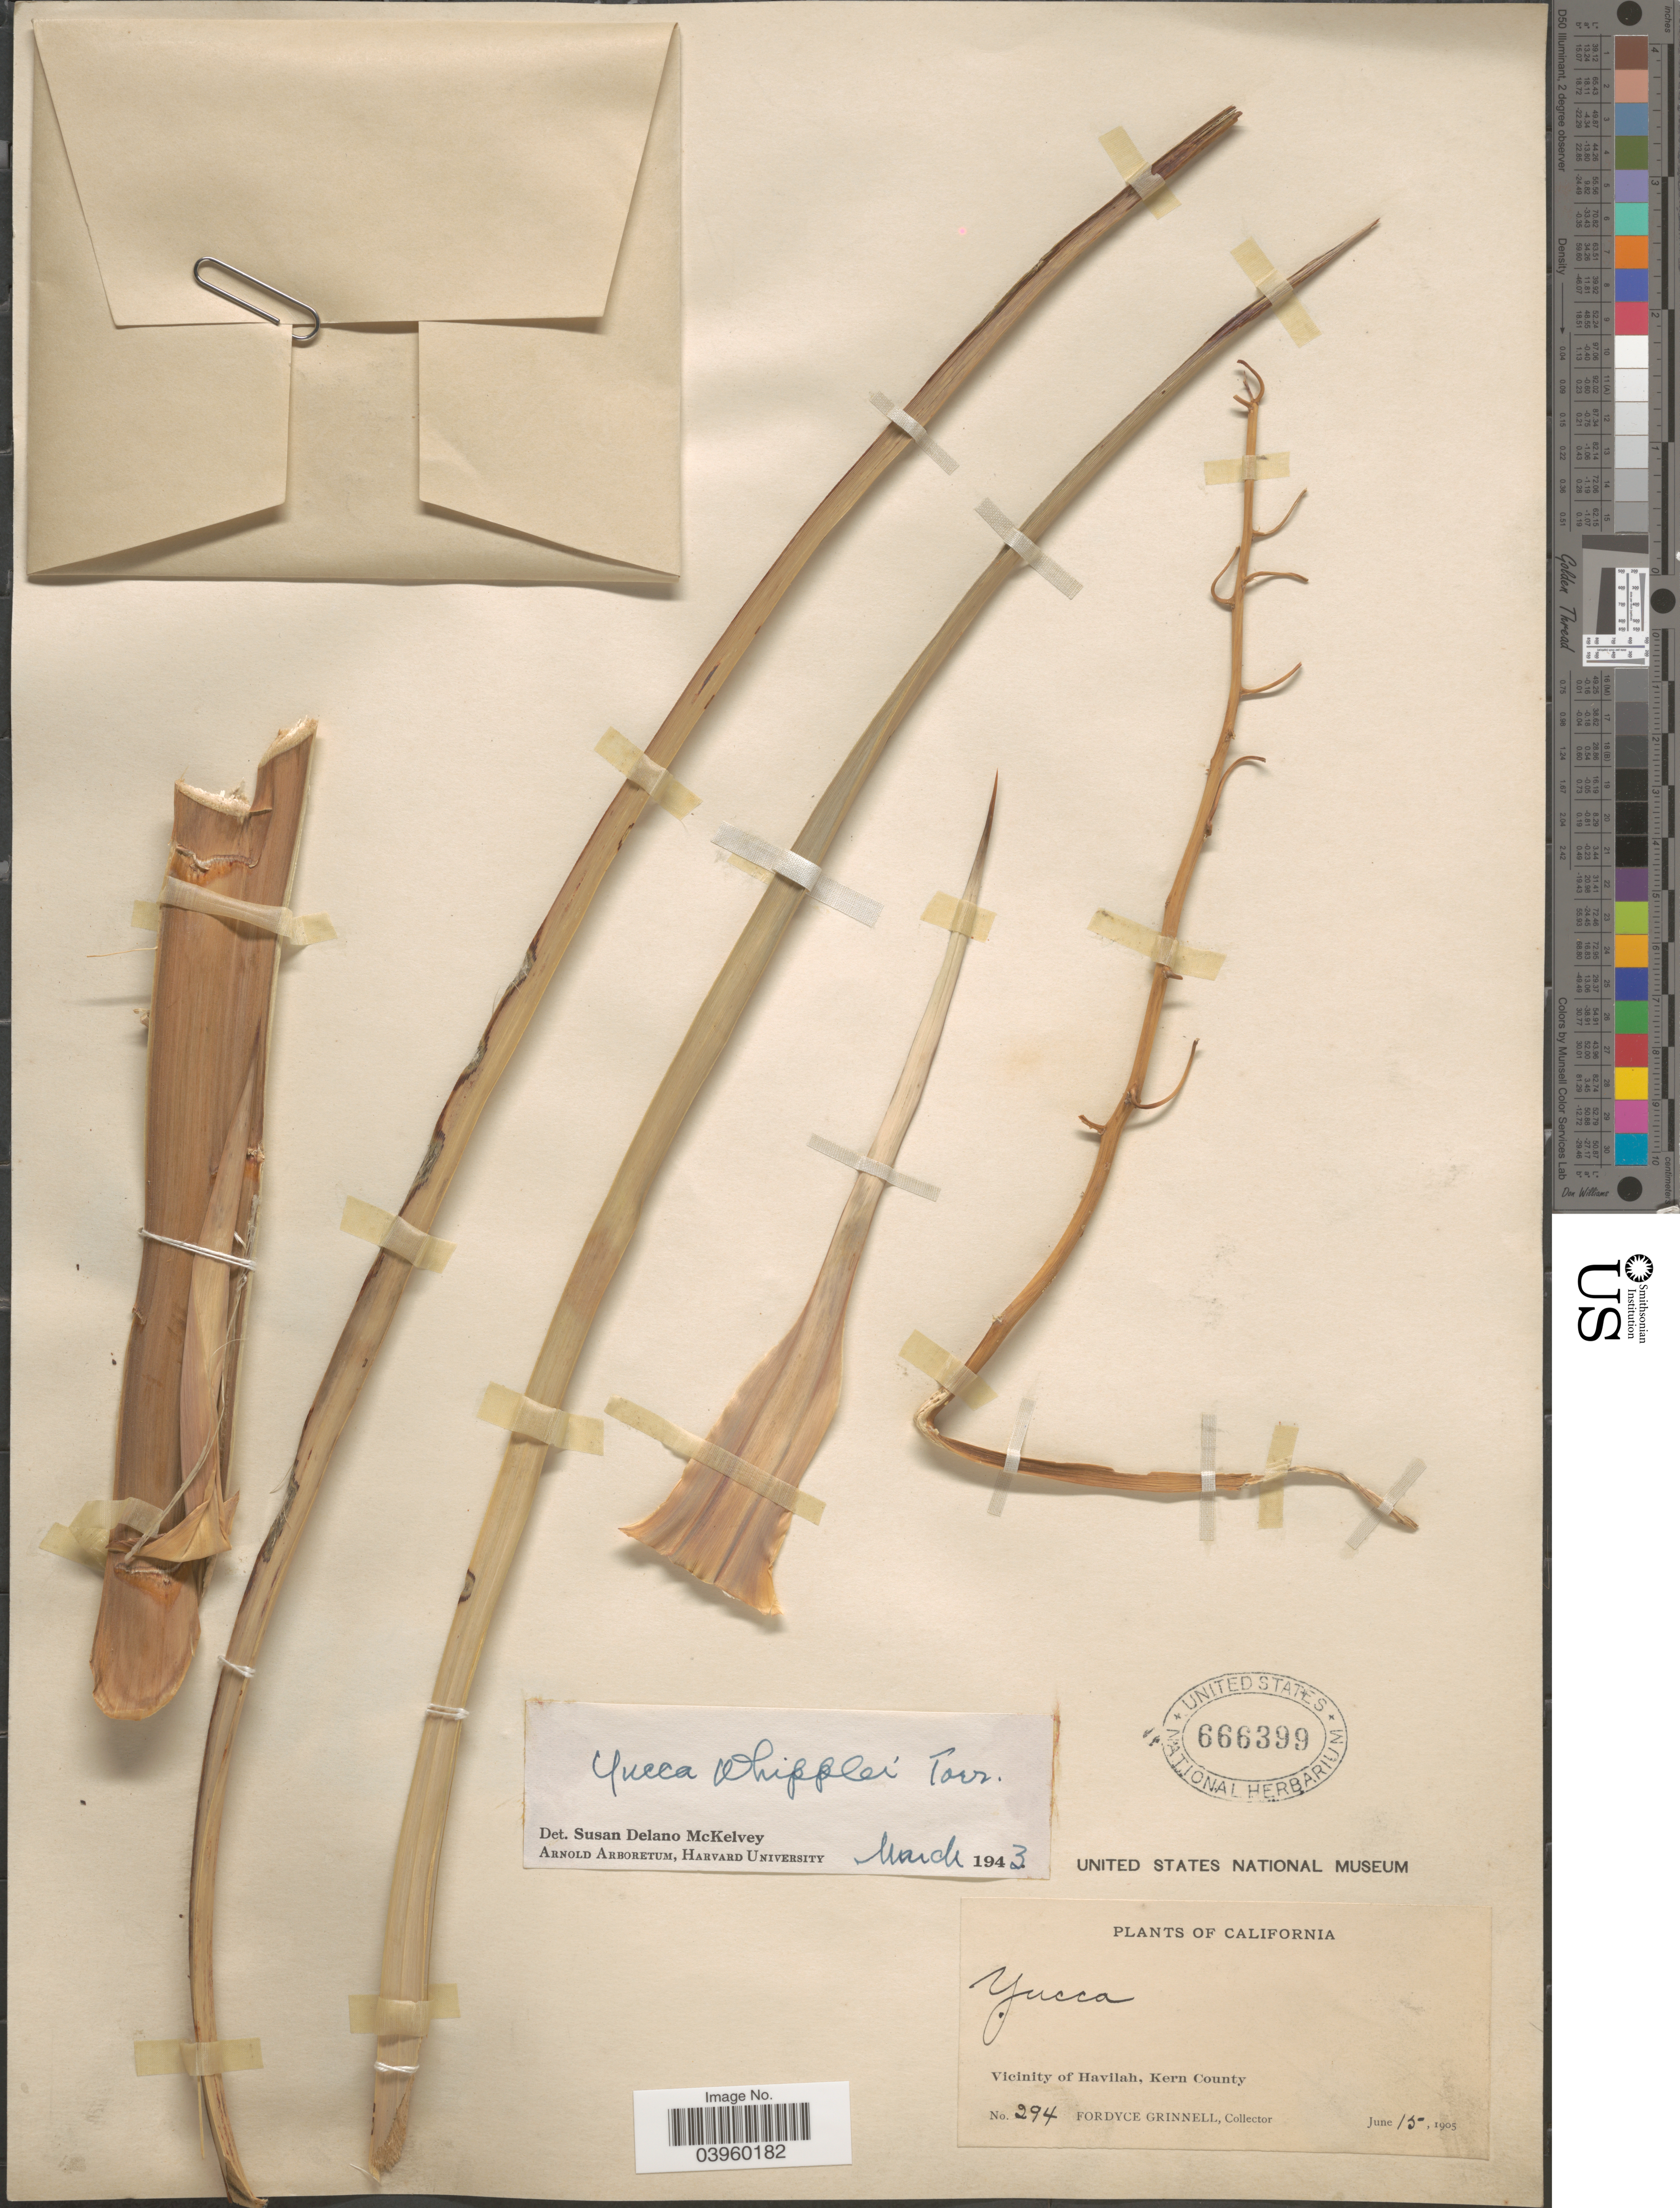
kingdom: Plantae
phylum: Tracheophyta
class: Liliopsida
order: Asparagales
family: Asparagaceae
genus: Yucca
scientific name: Yucca whipplei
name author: Torr.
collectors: F. Grinnell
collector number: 294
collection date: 1905-06-15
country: United States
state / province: California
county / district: Kern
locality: Vicinity of Havilah, Kern County.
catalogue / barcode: US 666399